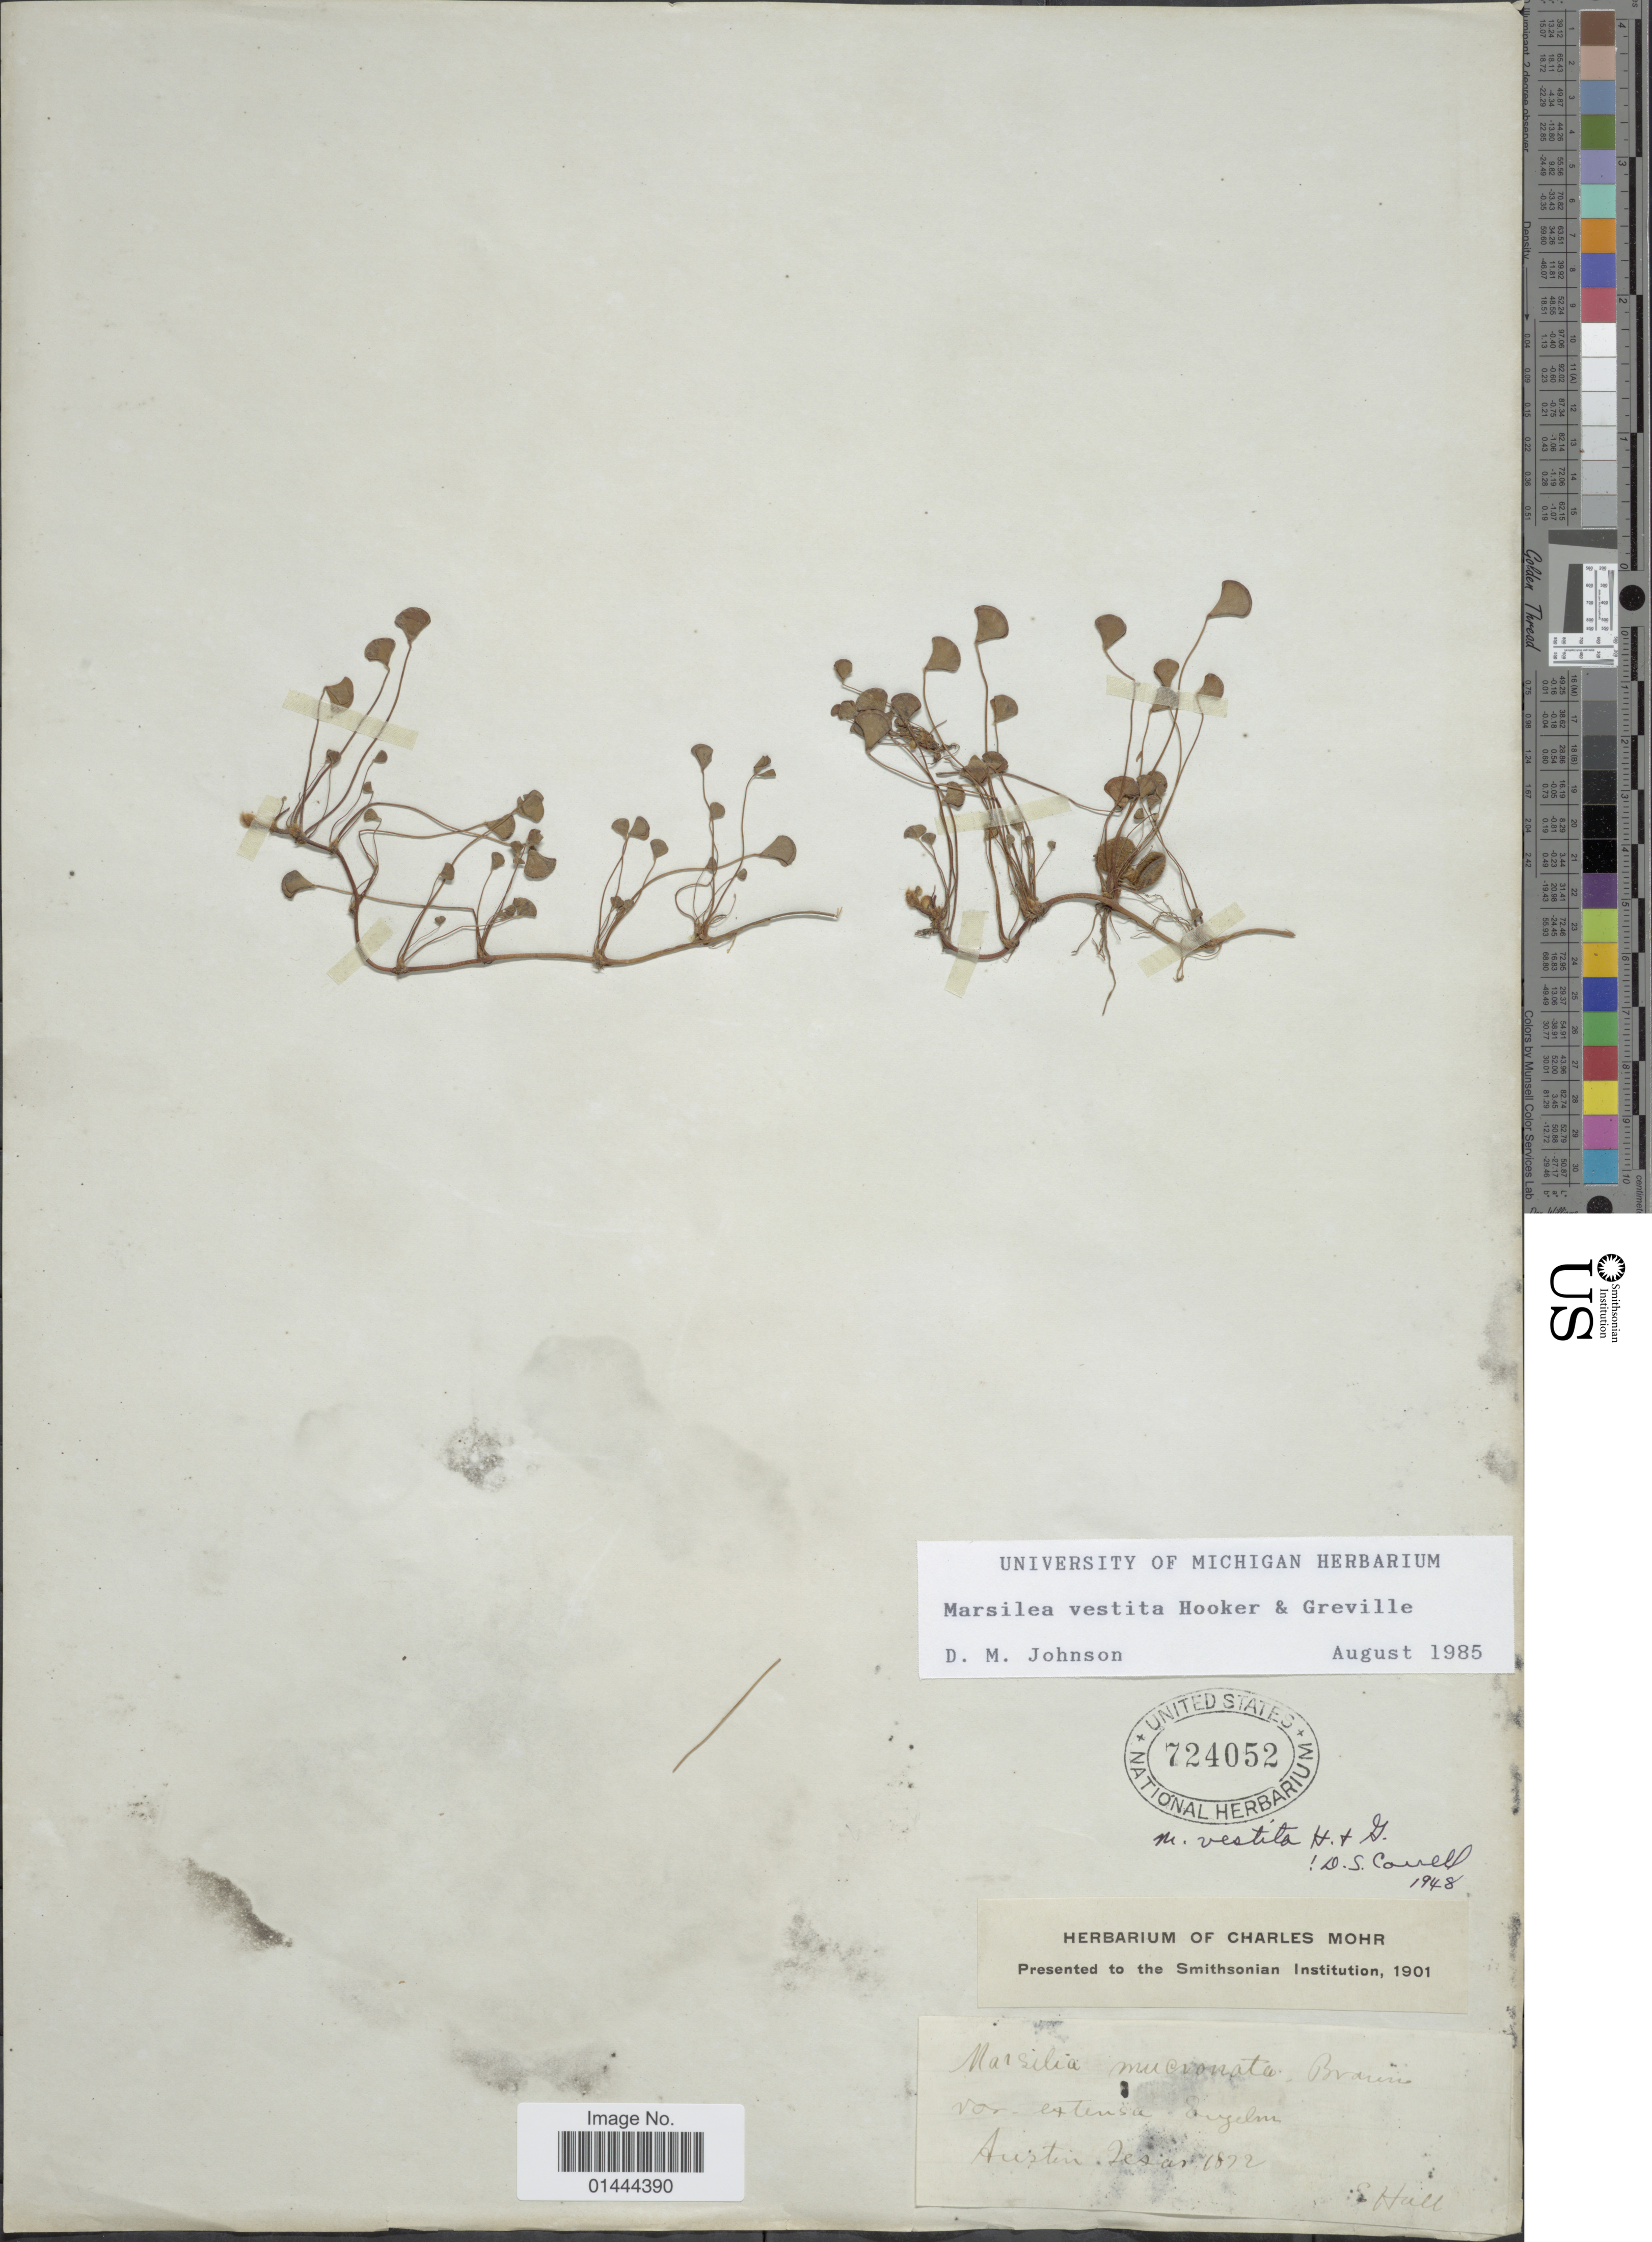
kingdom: Plantae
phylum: Tracheophyta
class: Polypodiopsida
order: Salviniales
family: Marsileaceae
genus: Marsilea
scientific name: Marsilea vestita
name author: Hook. & Grev.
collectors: E. Hall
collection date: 1872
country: United States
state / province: Texas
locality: Austin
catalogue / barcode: US 724052